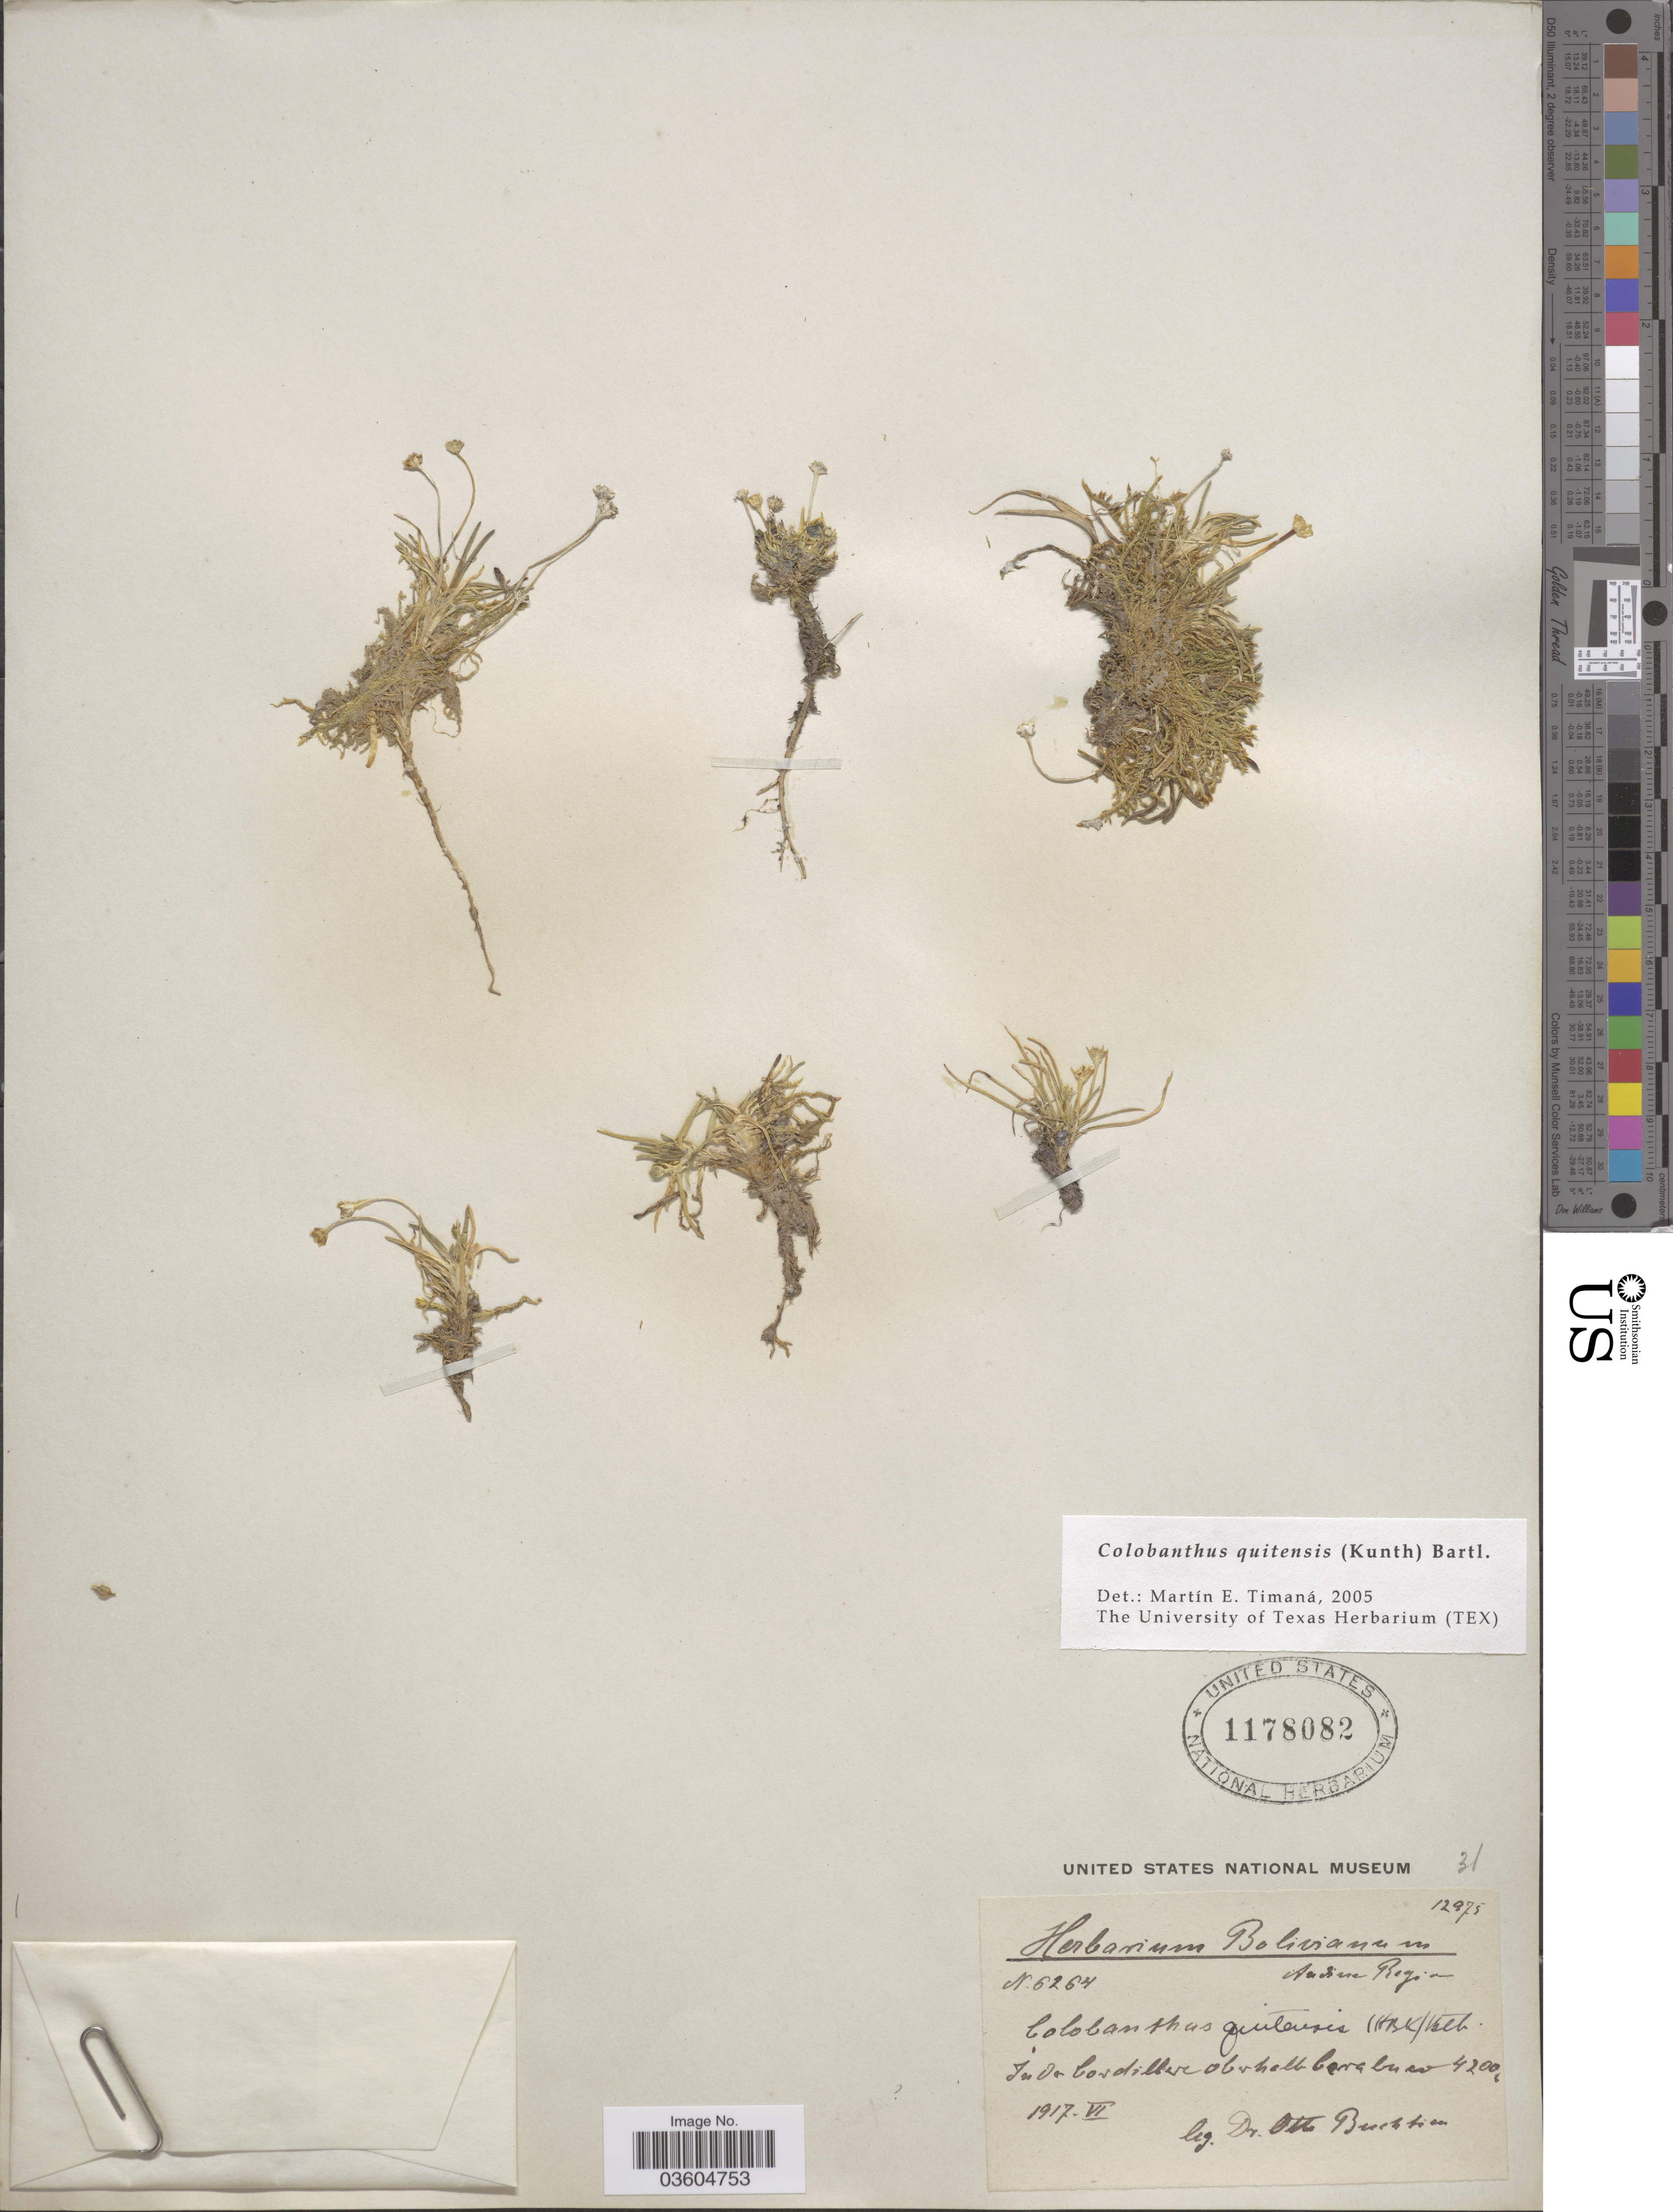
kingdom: Plantae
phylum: Tracheophyta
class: Magnoliopsida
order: Caryophyllales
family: Caryophyllaceae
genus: Colobanthus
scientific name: Colobanthus quitensis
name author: (Kunth) Bartl.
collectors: O. Buchtien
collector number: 6264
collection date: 1917-06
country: Bolivia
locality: Andine Region. In der Cordillera oberhalb Carabuco.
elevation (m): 4200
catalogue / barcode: US 1178082